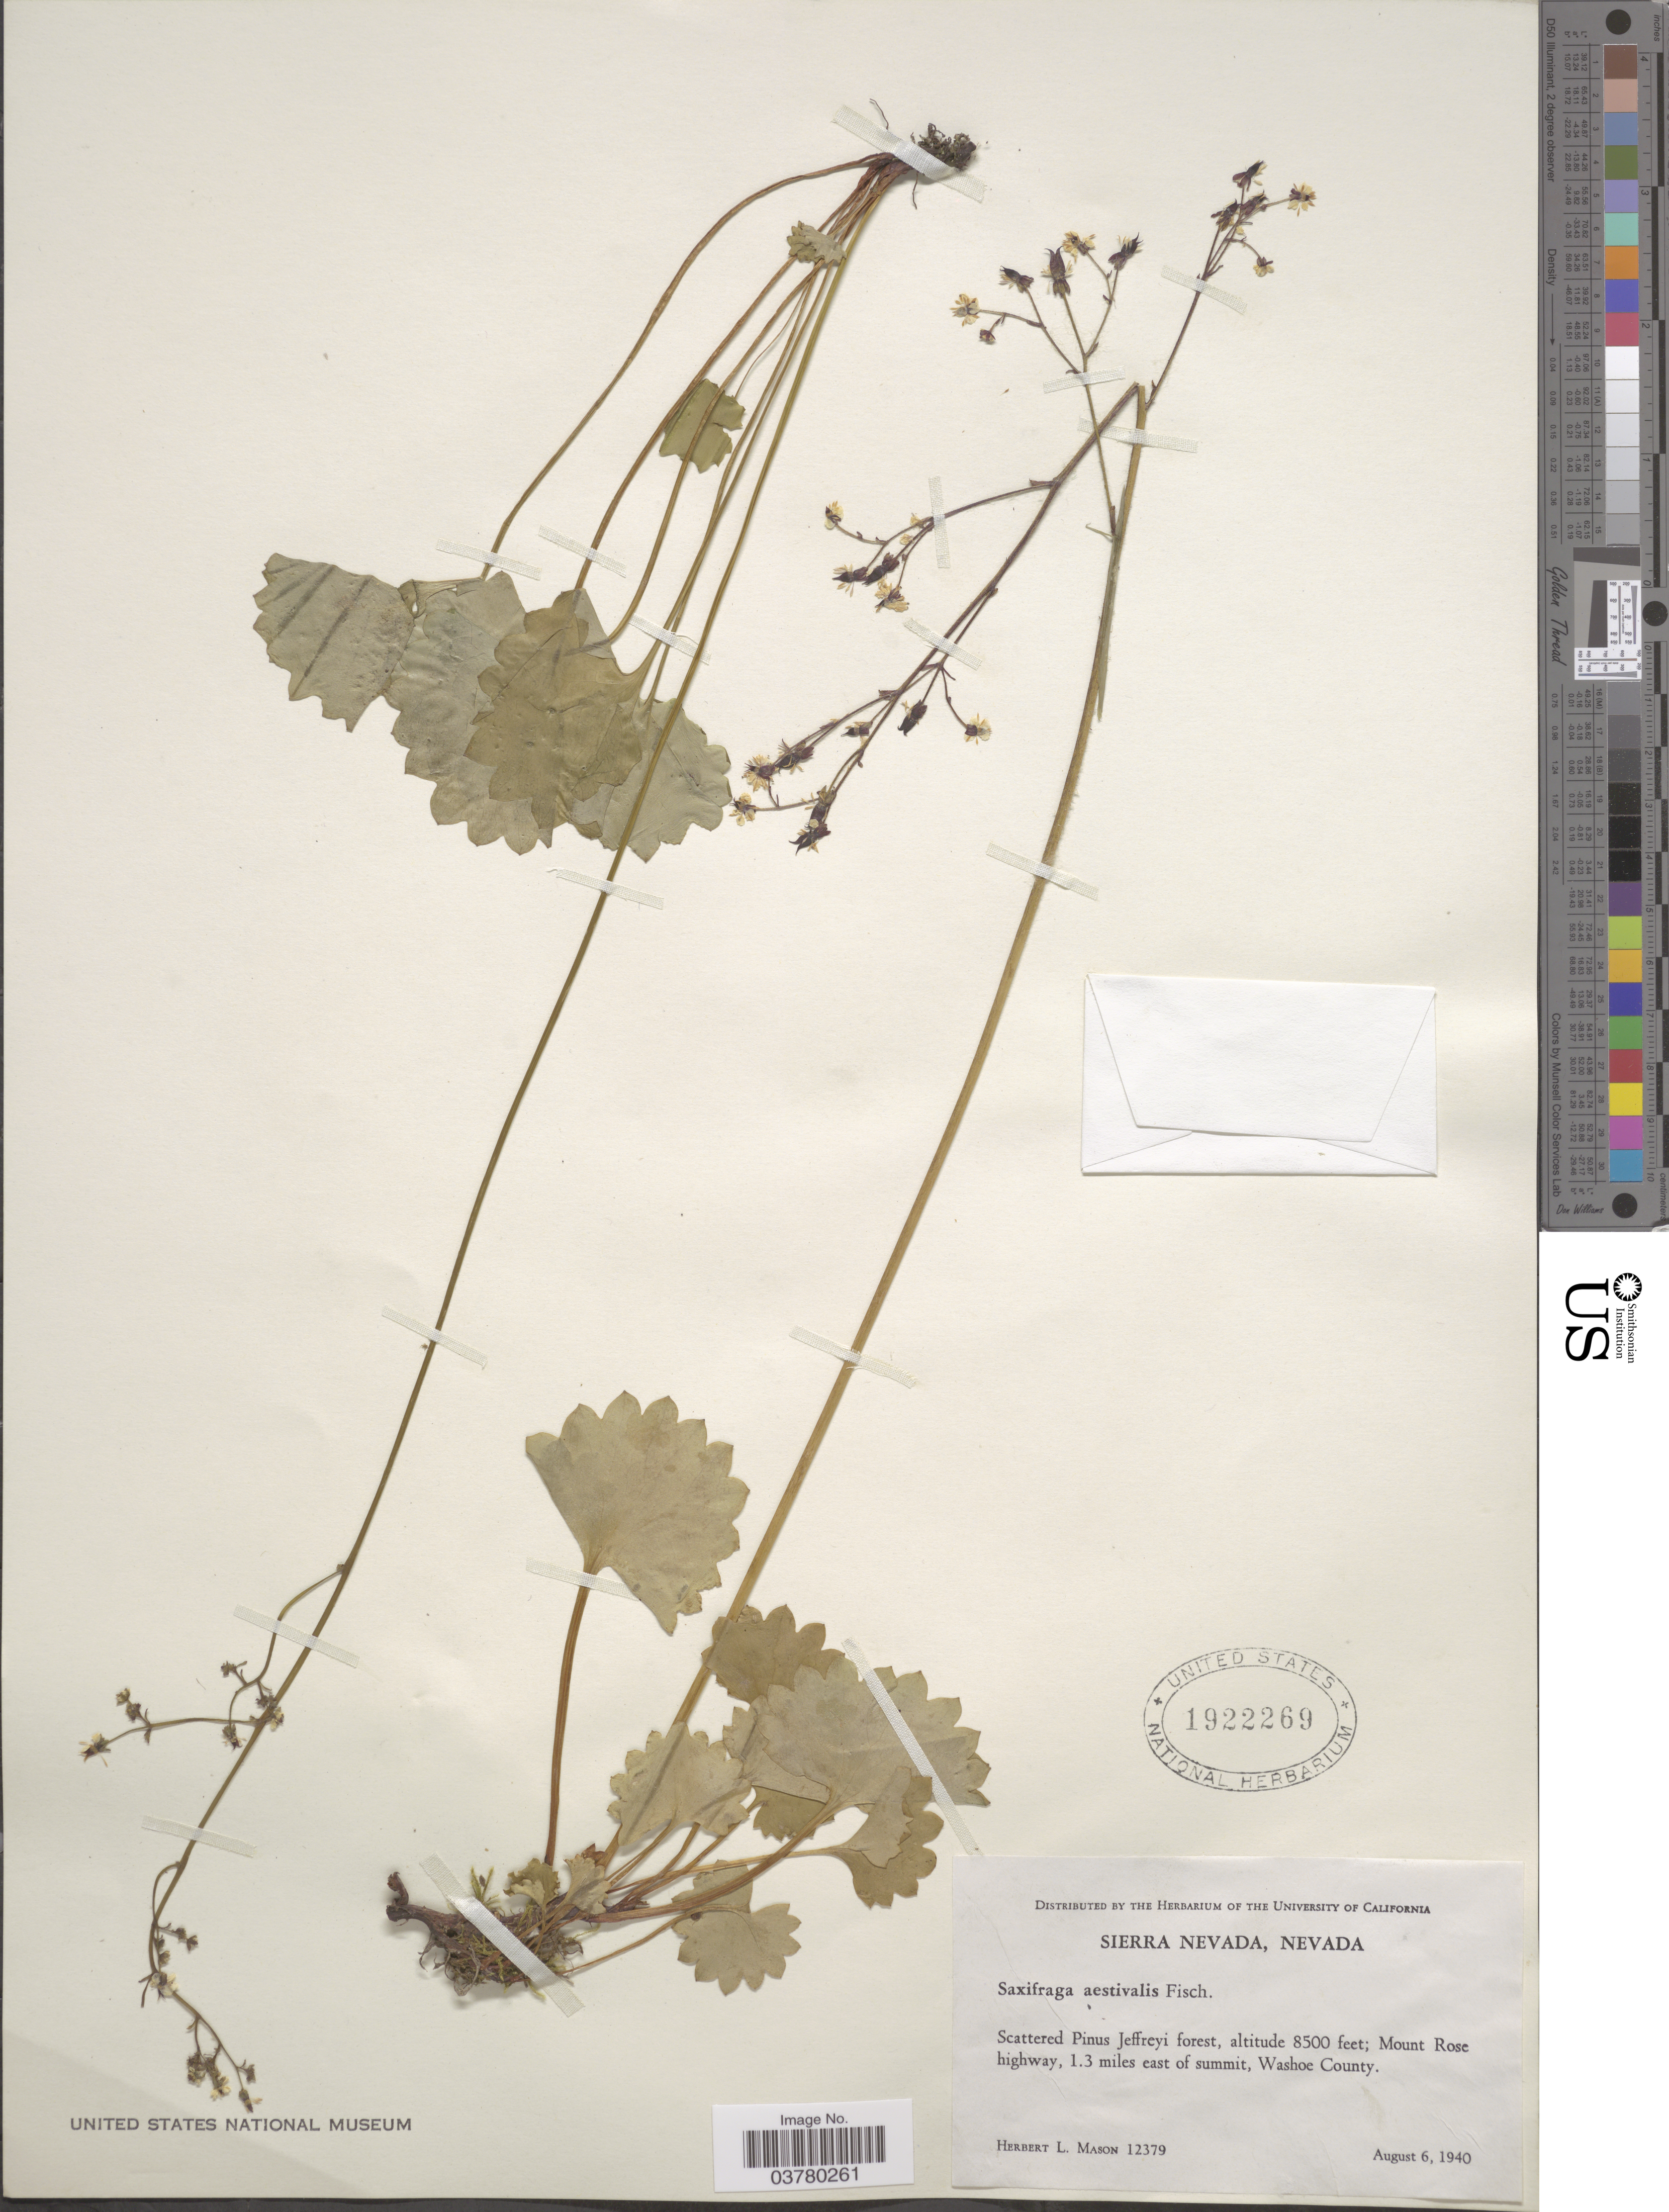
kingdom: Plantae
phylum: Tracheophyta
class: Magnoliopsida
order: Saxifragales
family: Saxifragaceae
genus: Micranthes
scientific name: Micranthes odontoloma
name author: (Piper) A. Heller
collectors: H. L. Mason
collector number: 12379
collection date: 1940-08-06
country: United States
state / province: Nevada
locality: Sierra Nevada. Mount Rose highway, 1.3 miles east of summit, Washoe County.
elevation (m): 2591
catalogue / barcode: US 1922269